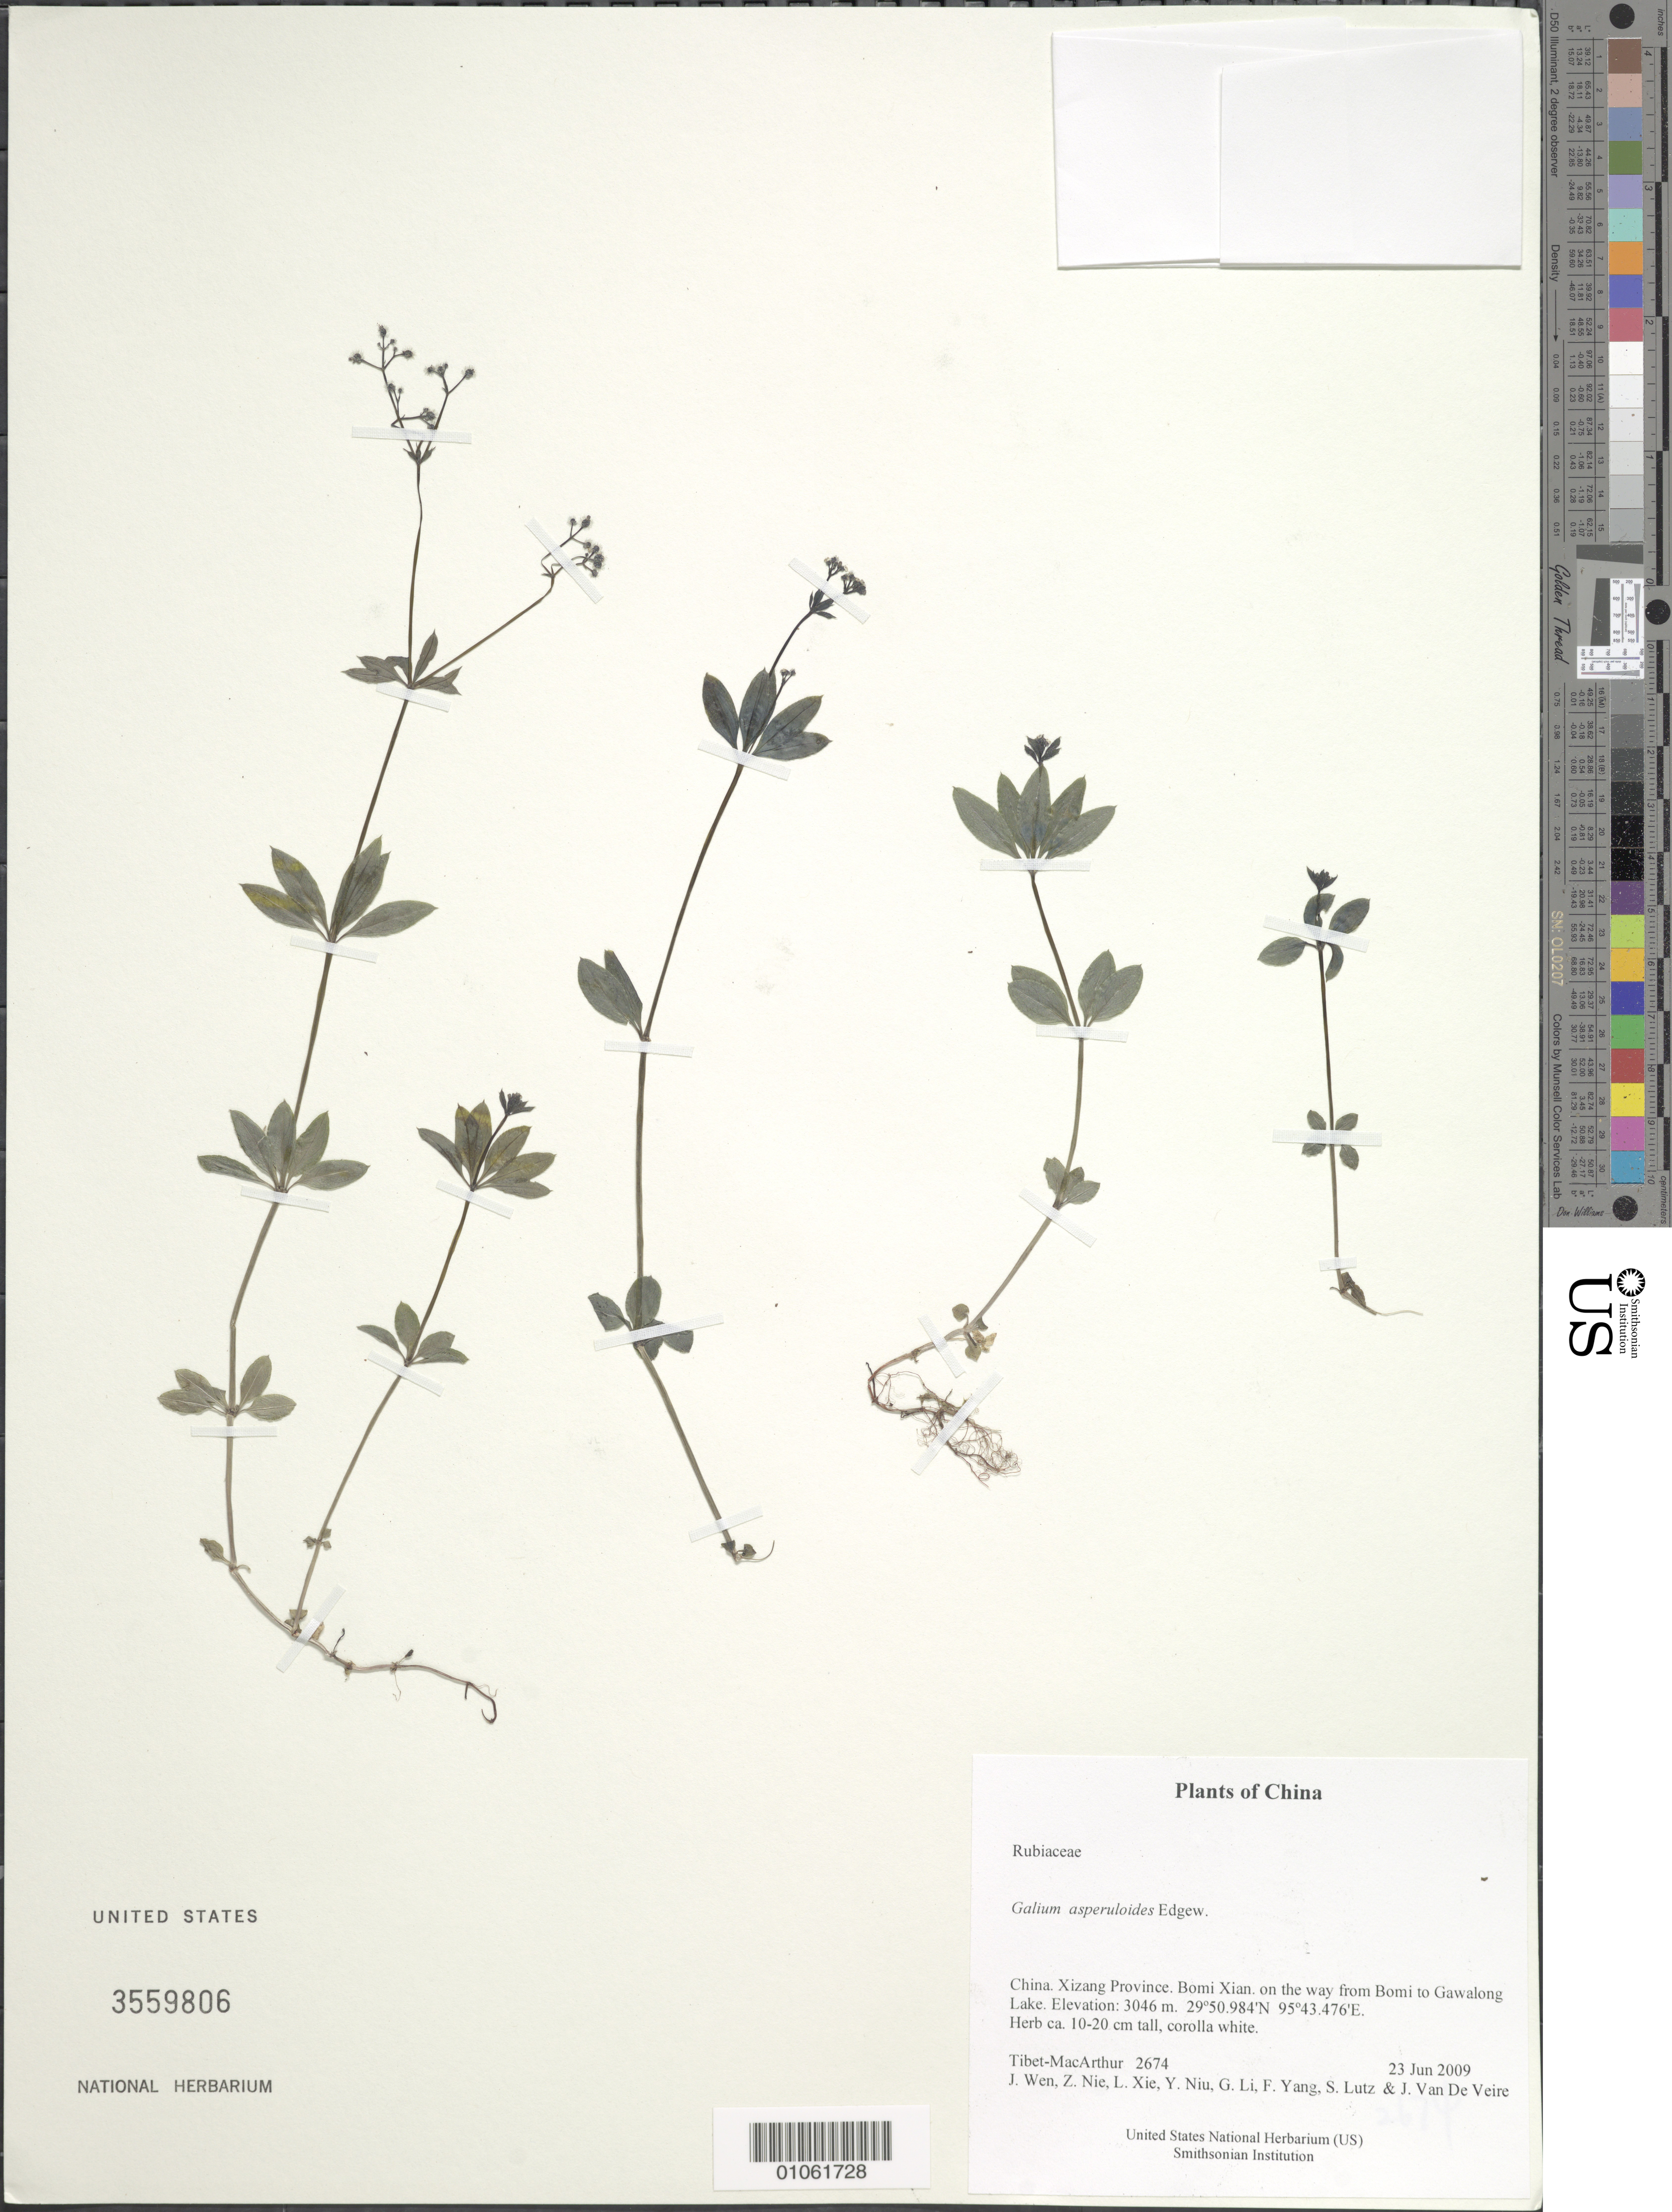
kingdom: Plantae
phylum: Tracheophyta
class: Magnoliopsida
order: Gentianales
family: Rubiaceae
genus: Galium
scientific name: Galium asperuloides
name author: Edgew.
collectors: Tibet-MacArthur, J. Wen, Z. Nie, L. Xie, Y. Niu, G. Li, F. Yang, S. Lutz & J. Van De Veire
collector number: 2674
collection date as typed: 23 Jun 2009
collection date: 2009-06-23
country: China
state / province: Xizang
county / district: Bomi Xian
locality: on the way from Bomi to Gawalong Lake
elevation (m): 3046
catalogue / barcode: US 3559806